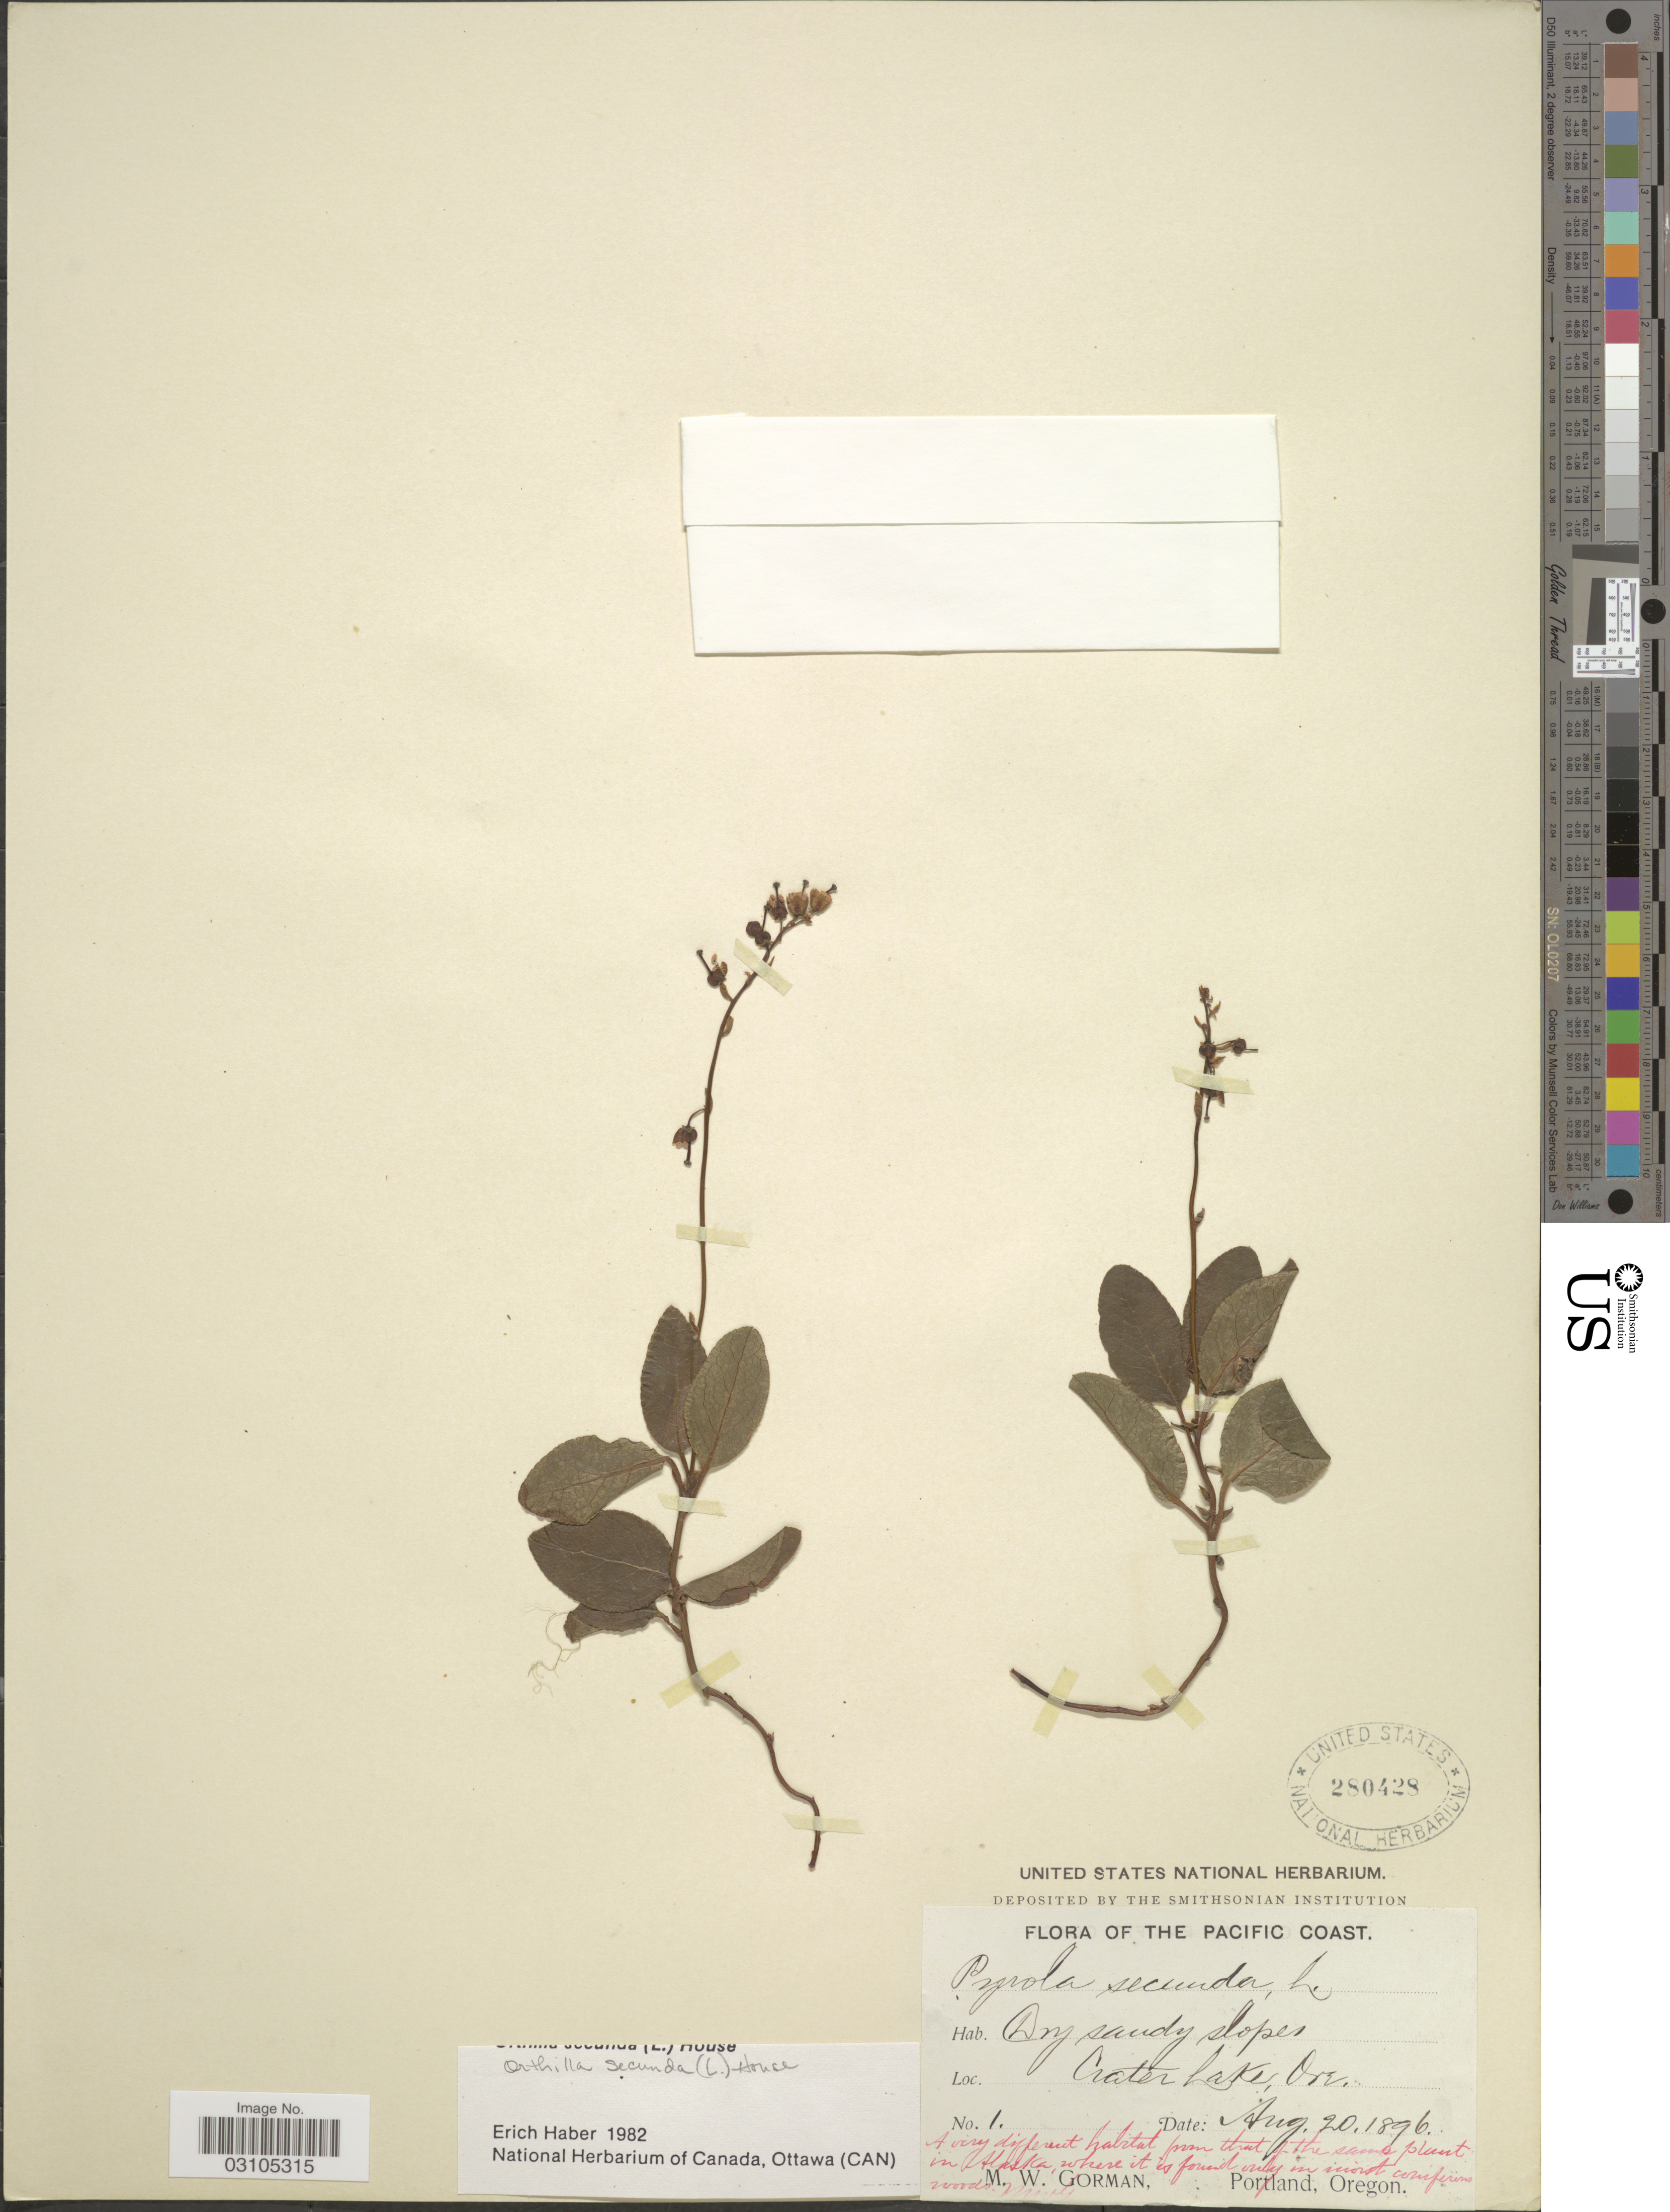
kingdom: Plantae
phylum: Tracheophyta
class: Magnoliopsida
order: Ericales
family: Ericaceae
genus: Orthilia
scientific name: Orthilia secunda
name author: (L.) House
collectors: M. W. Gorman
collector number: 1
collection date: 1896-08-20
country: United States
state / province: Oregon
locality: Pacific Coast, Crater Lake.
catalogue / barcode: US 280428